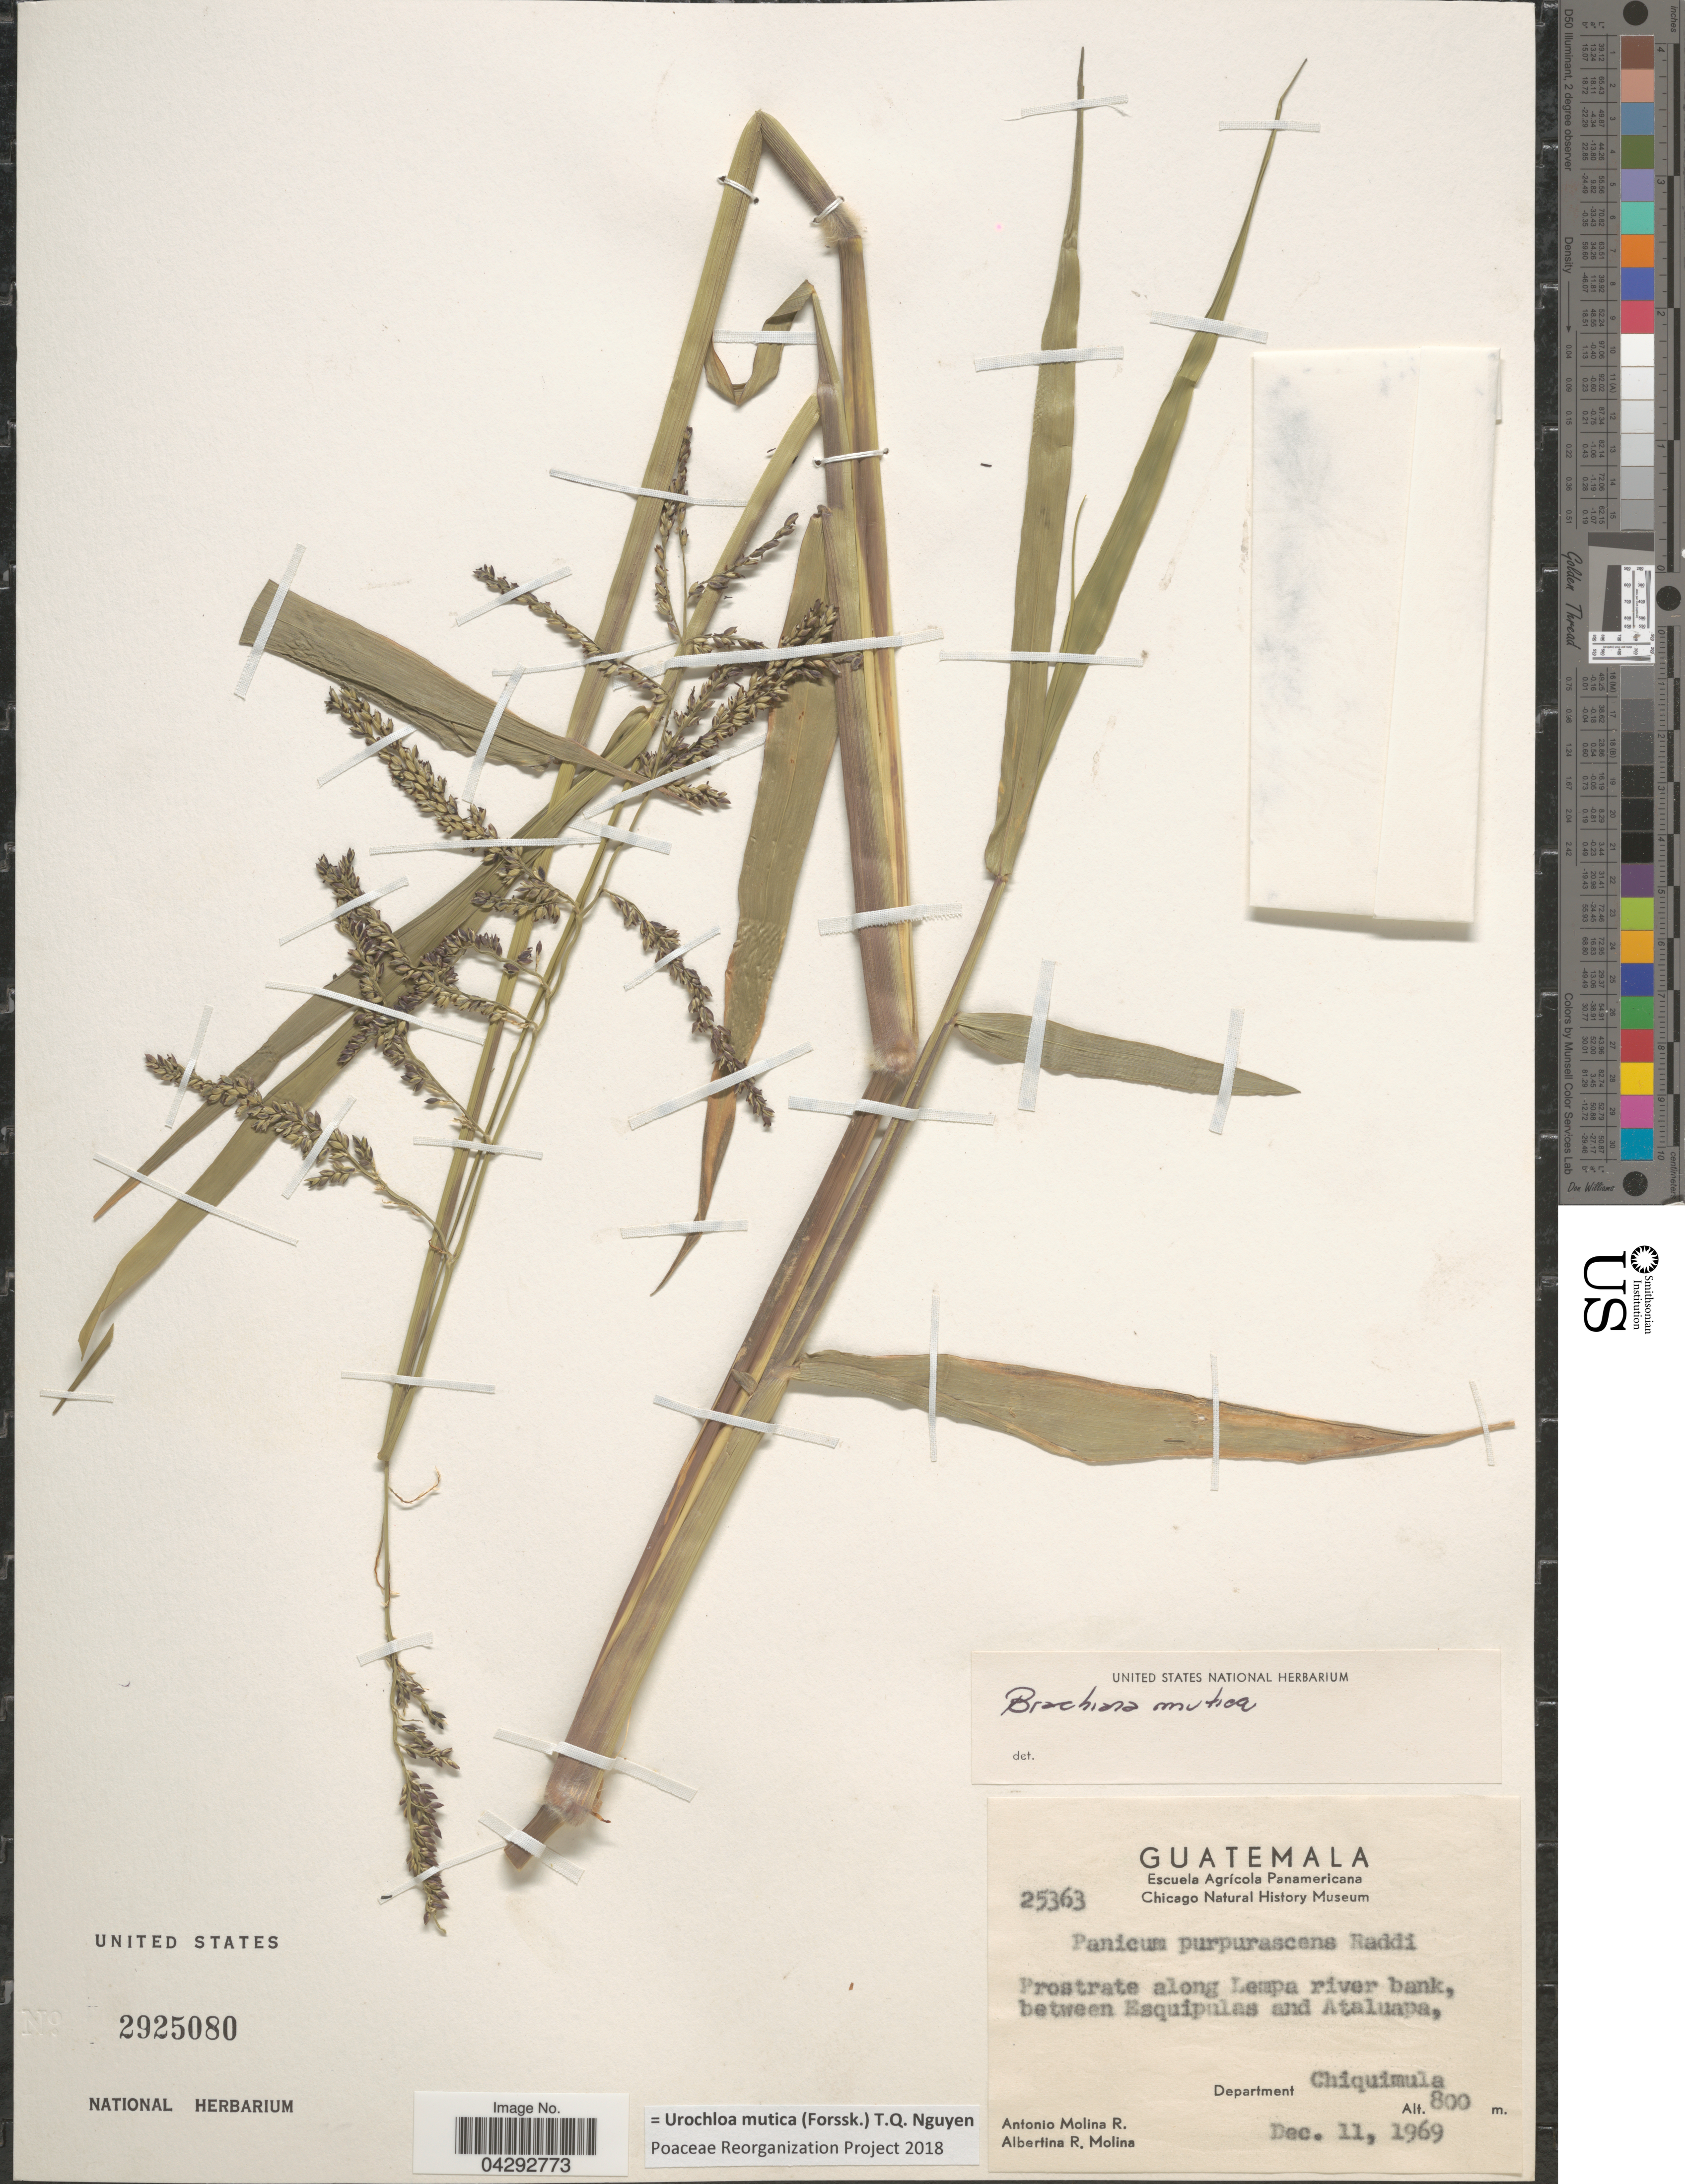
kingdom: Plantae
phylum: Tracheophyta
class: Liliopsida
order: Poales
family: Poaceae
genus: Urochloa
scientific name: Urochloa mutica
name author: (Forssk.) T.Q. Nguyen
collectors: A. Molina R. & A. R. Molina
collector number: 25363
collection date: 1969-12-11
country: Guatemala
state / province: Chiquimula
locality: Prostrate along Lempa river bank, between Esquipulas and Ataluapa, Department Chiquimula.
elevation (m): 800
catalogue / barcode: US 2925080